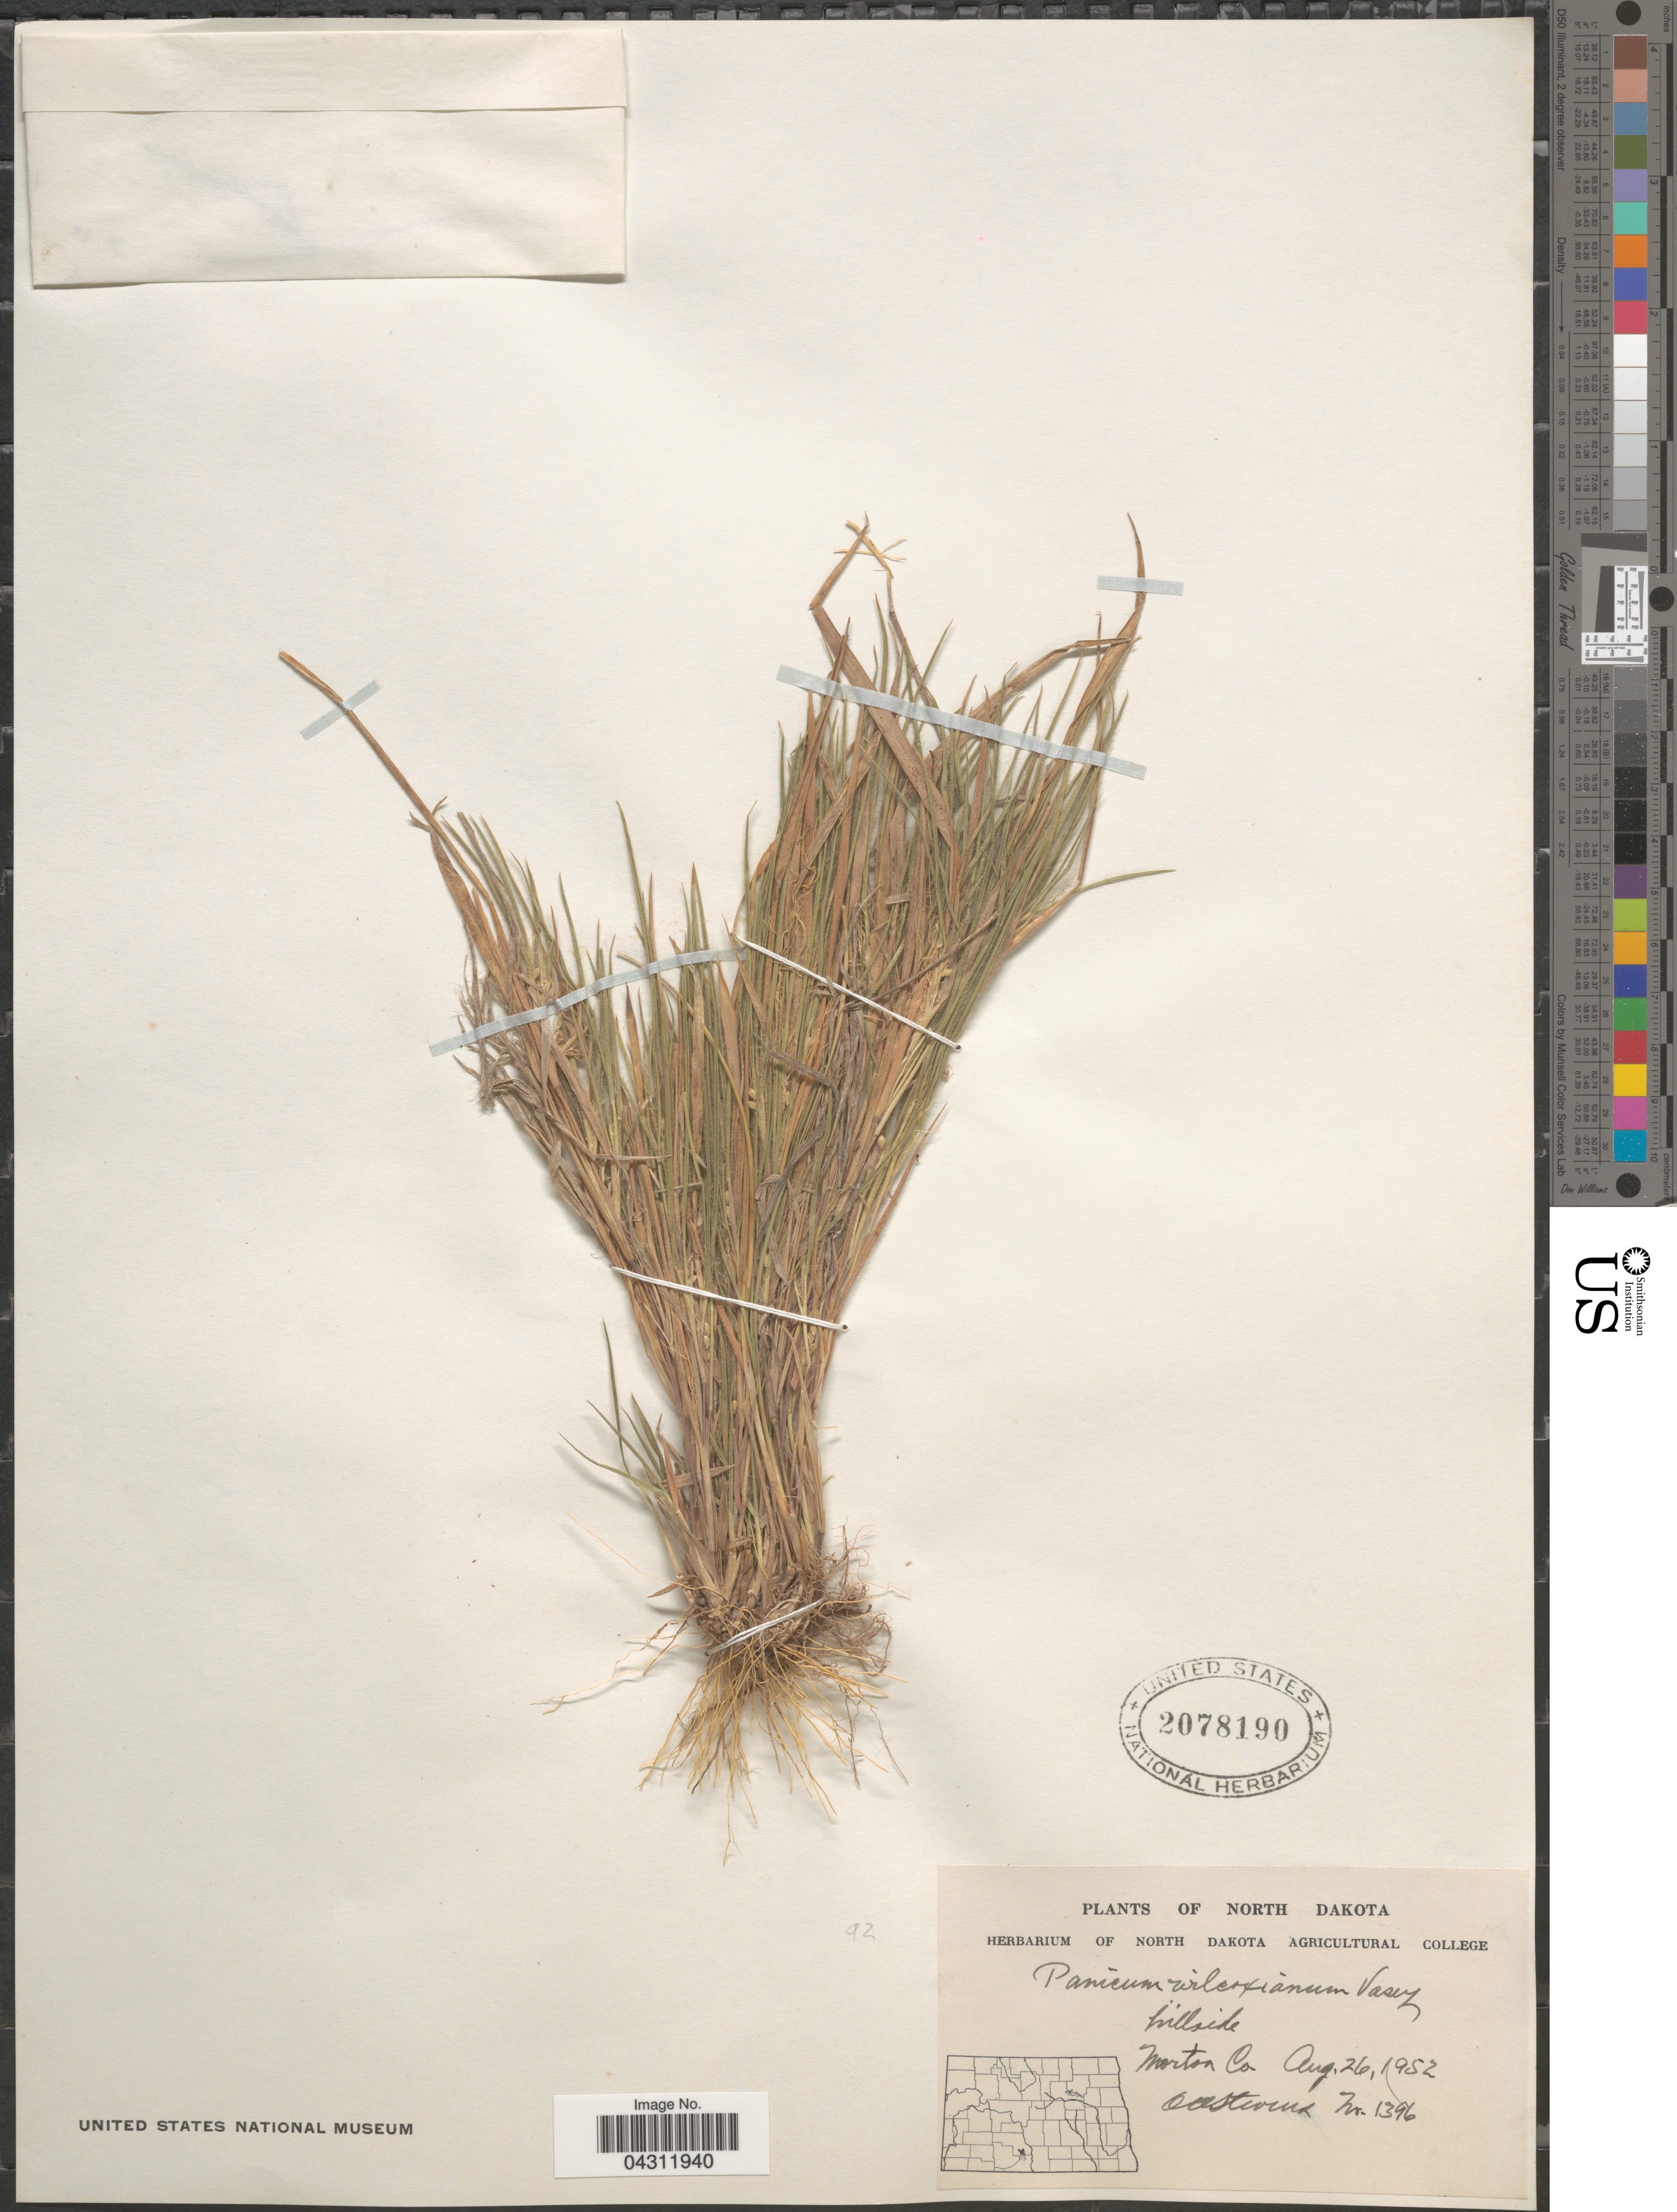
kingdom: Plantae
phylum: Tracheophyta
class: Liliopsida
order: Poales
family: Poaceae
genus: Dichanthelium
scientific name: Dichanthelium wilcoxianum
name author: Freckmann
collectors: O. A. Stevens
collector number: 1396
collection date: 1952-08-26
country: United States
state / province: North Dakota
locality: Hillside. Morton Co.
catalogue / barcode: US 2078190